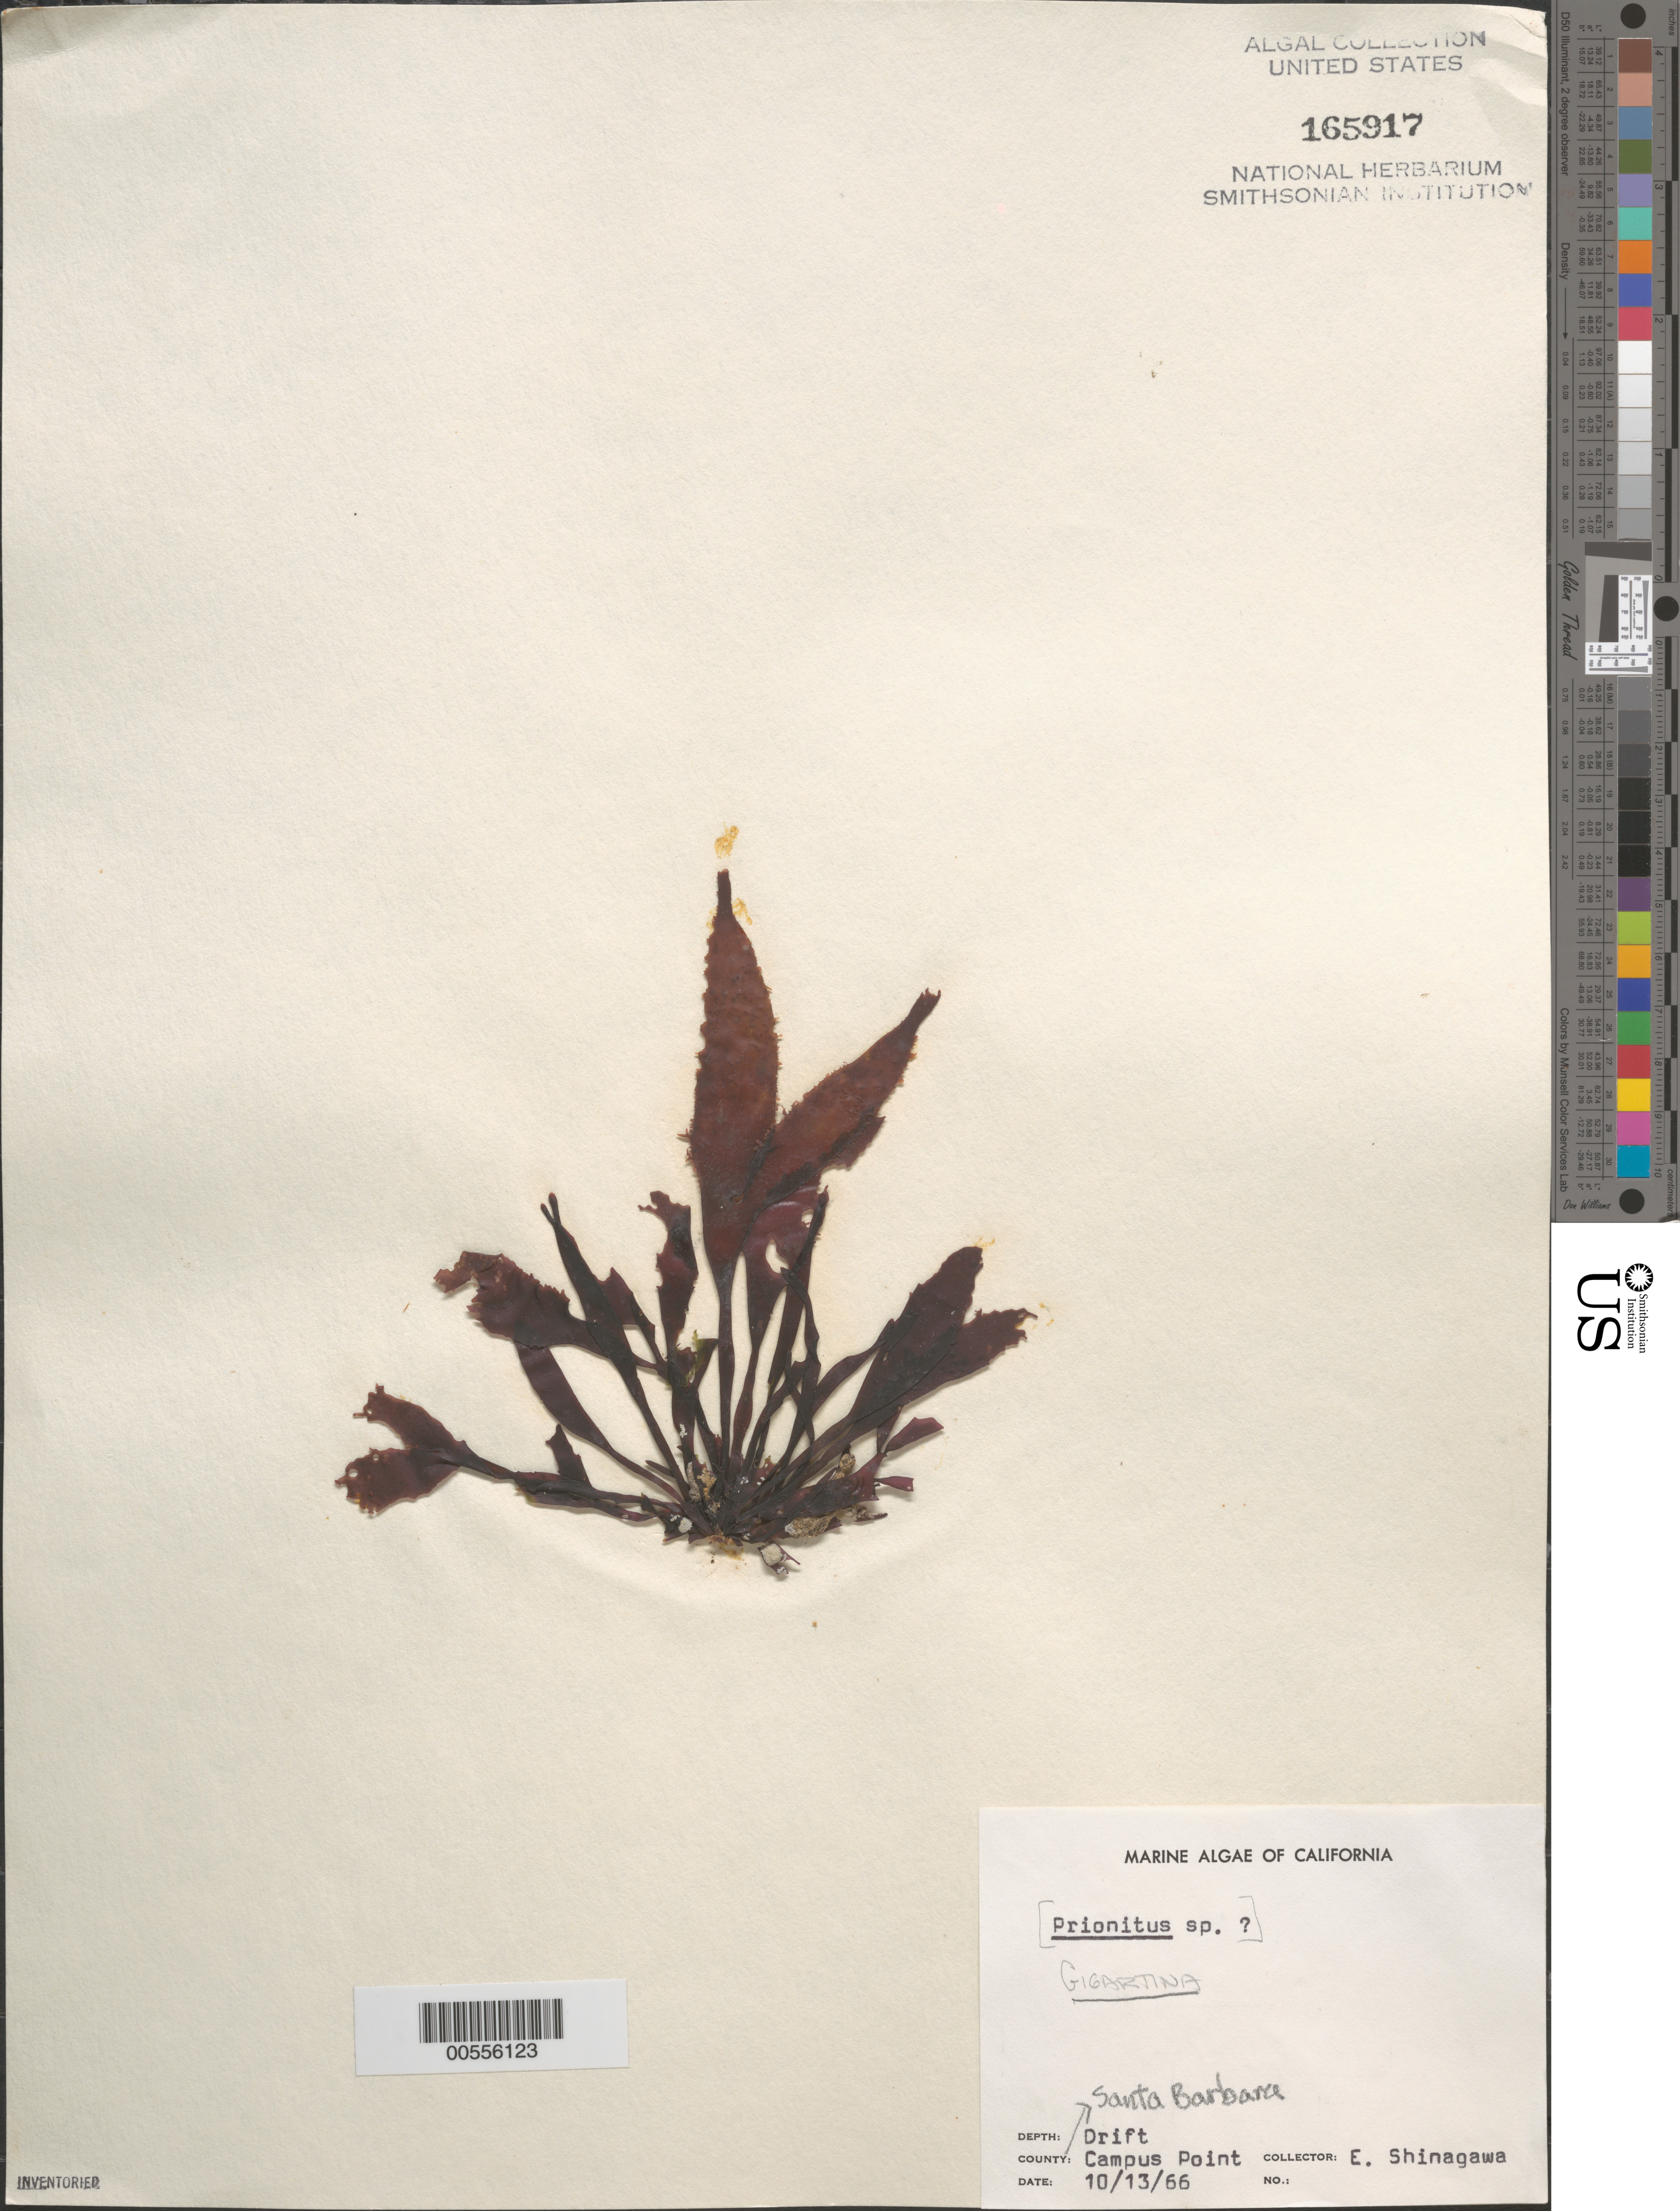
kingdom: Plantae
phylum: Rhodophyta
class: Florideophyceae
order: Gigartinales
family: Gigartinaceae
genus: Gigartina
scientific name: Gigartina sp.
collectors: E. Shinagawa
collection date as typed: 13 Oct 1966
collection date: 1966-10-13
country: United States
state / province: California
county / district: Santa Barbara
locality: Campus Point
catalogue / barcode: US 165917